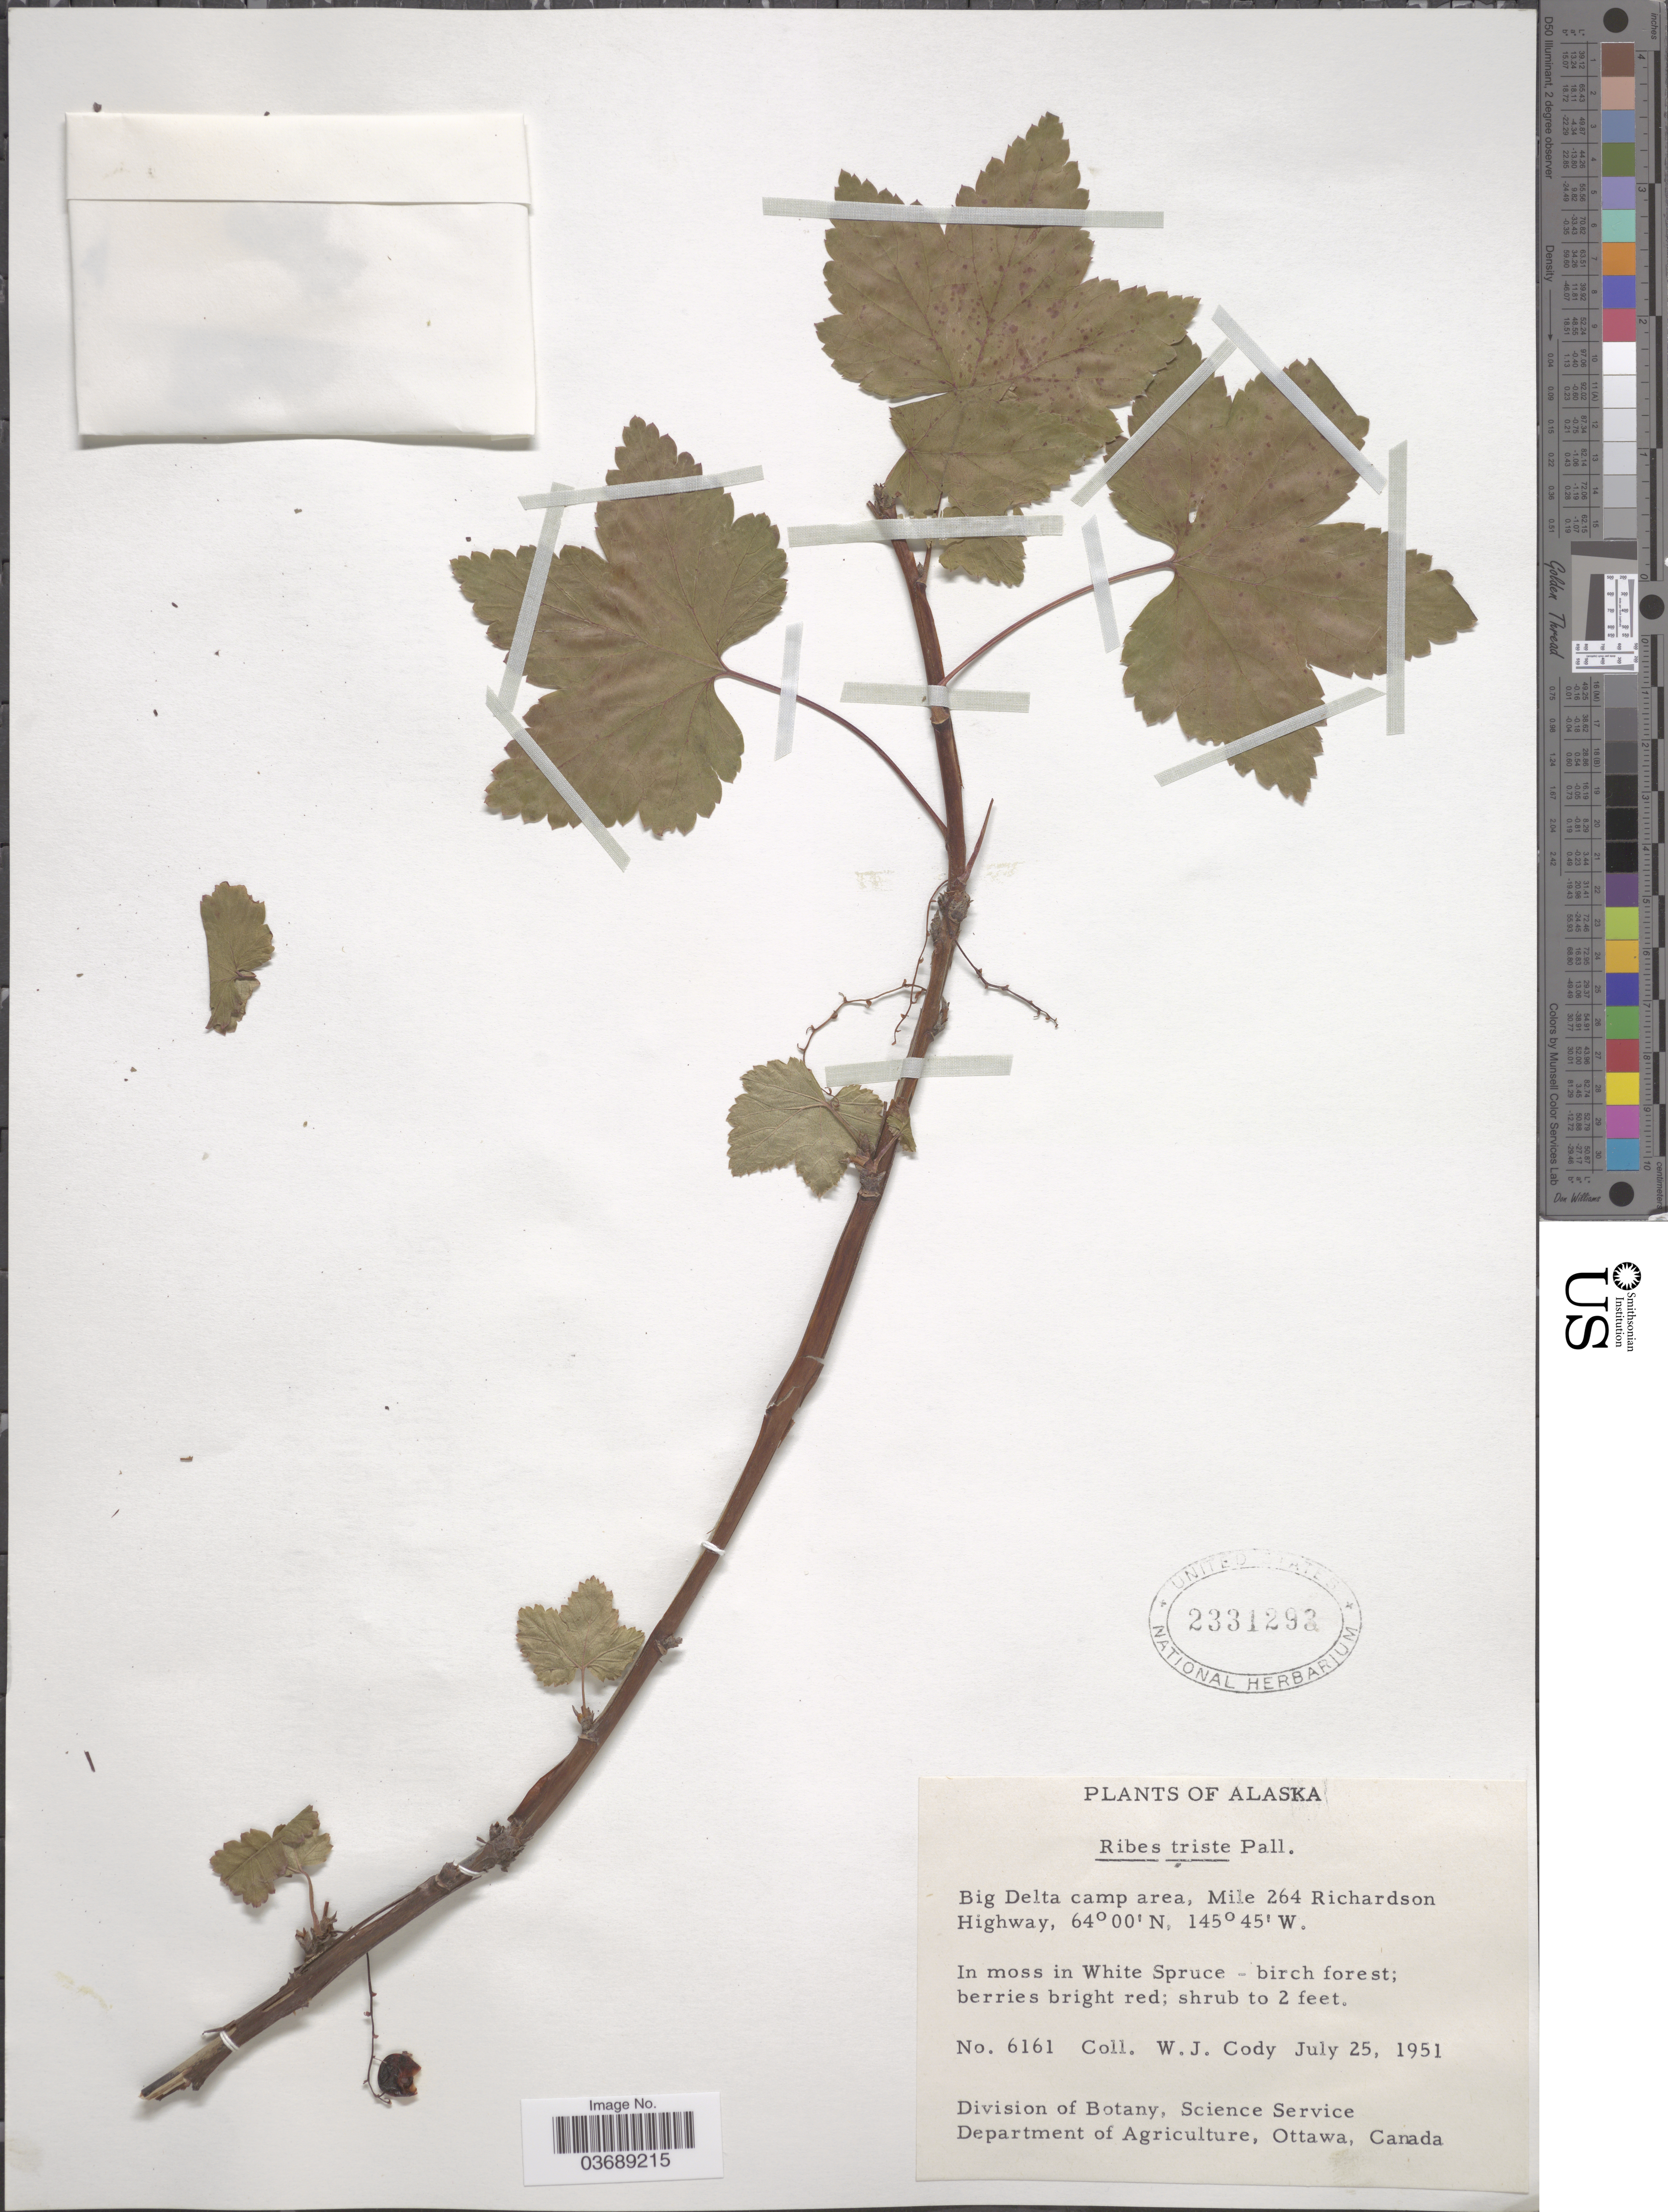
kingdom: Plantae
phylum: Tracheophyta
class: Magnoliopsida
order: Saxifragales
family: Grossulariaceae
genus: Ribes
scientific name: Ribes triste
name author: Pall.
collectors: W. Cody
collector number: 6161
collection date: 1951-07-25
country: United States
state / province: Alaska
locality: Big Delta camp area, Mile 264 Richardson Highway.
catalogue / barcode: US 2331293